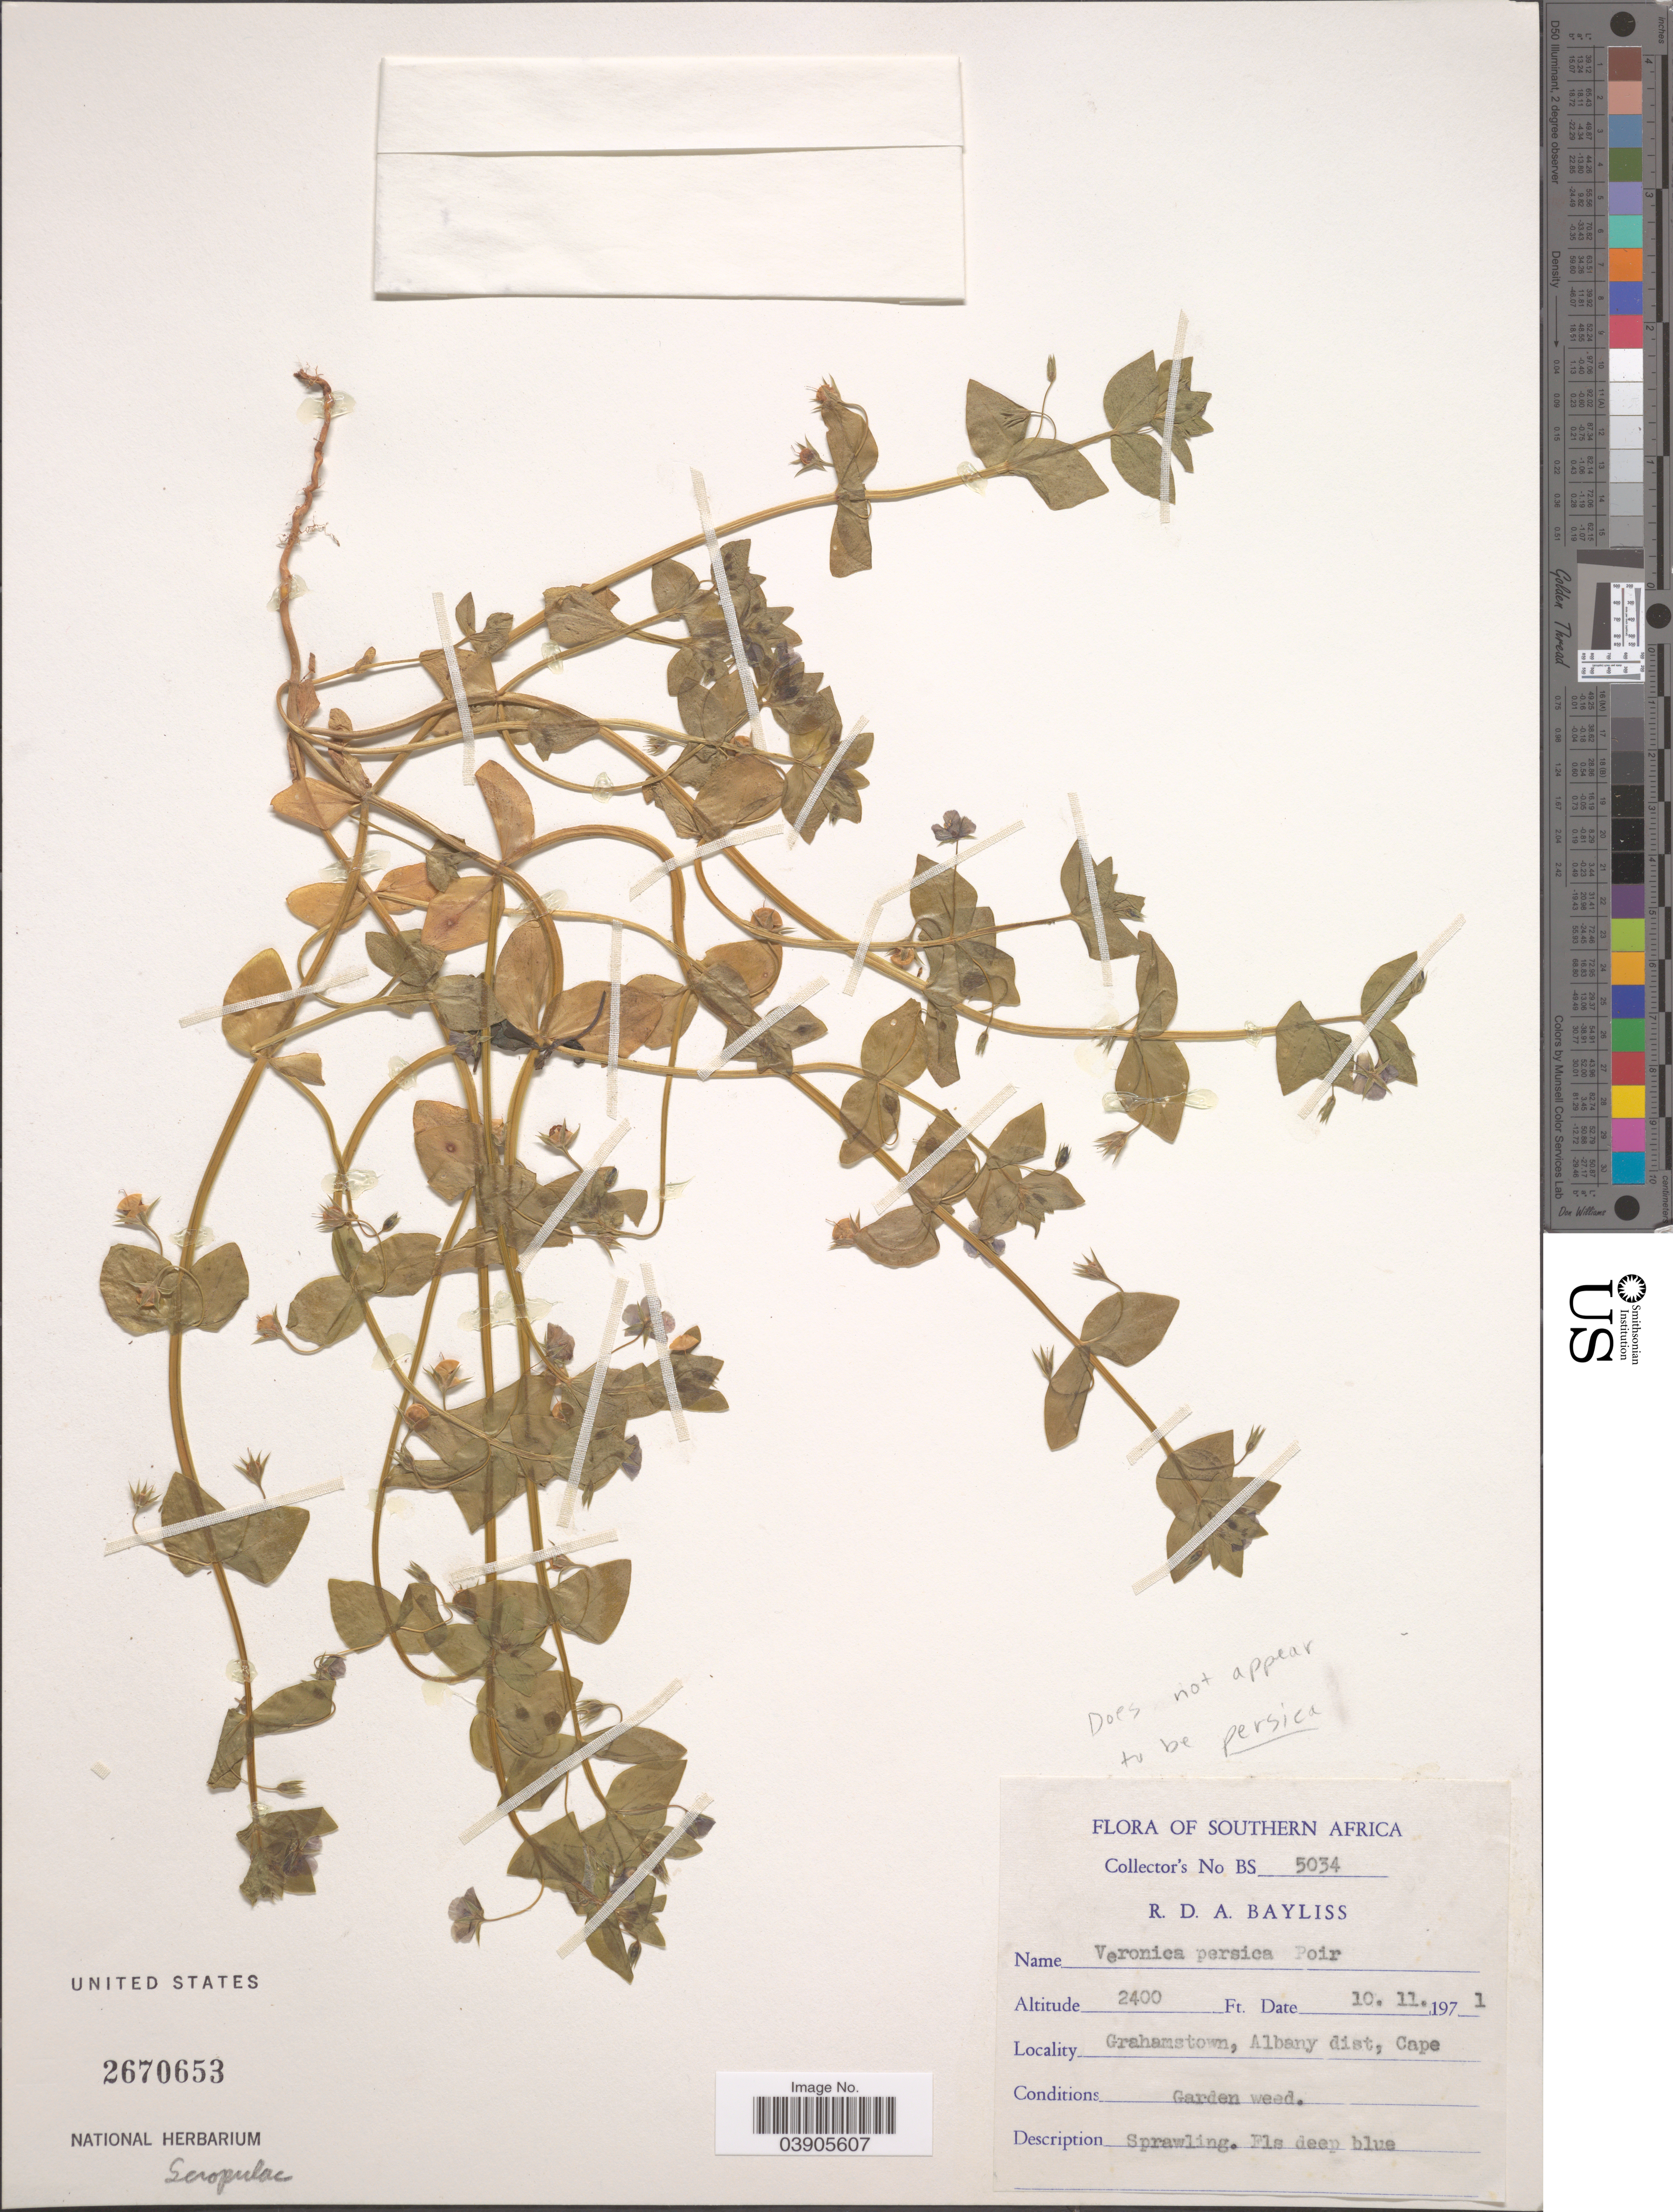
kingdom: Plantae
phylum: Tracheophyta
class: Magnoliopsida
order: Caryophyllales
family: Caryophyllaceae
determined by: Albach, Dirk C.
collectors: R. Bayliss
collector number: BS5034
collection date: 1971-11-10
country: South Africa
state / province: Eastern Cape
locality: Southern Africa. Grahamstown, Albany dist, Cape.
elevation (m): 732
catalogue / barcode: US 2670653